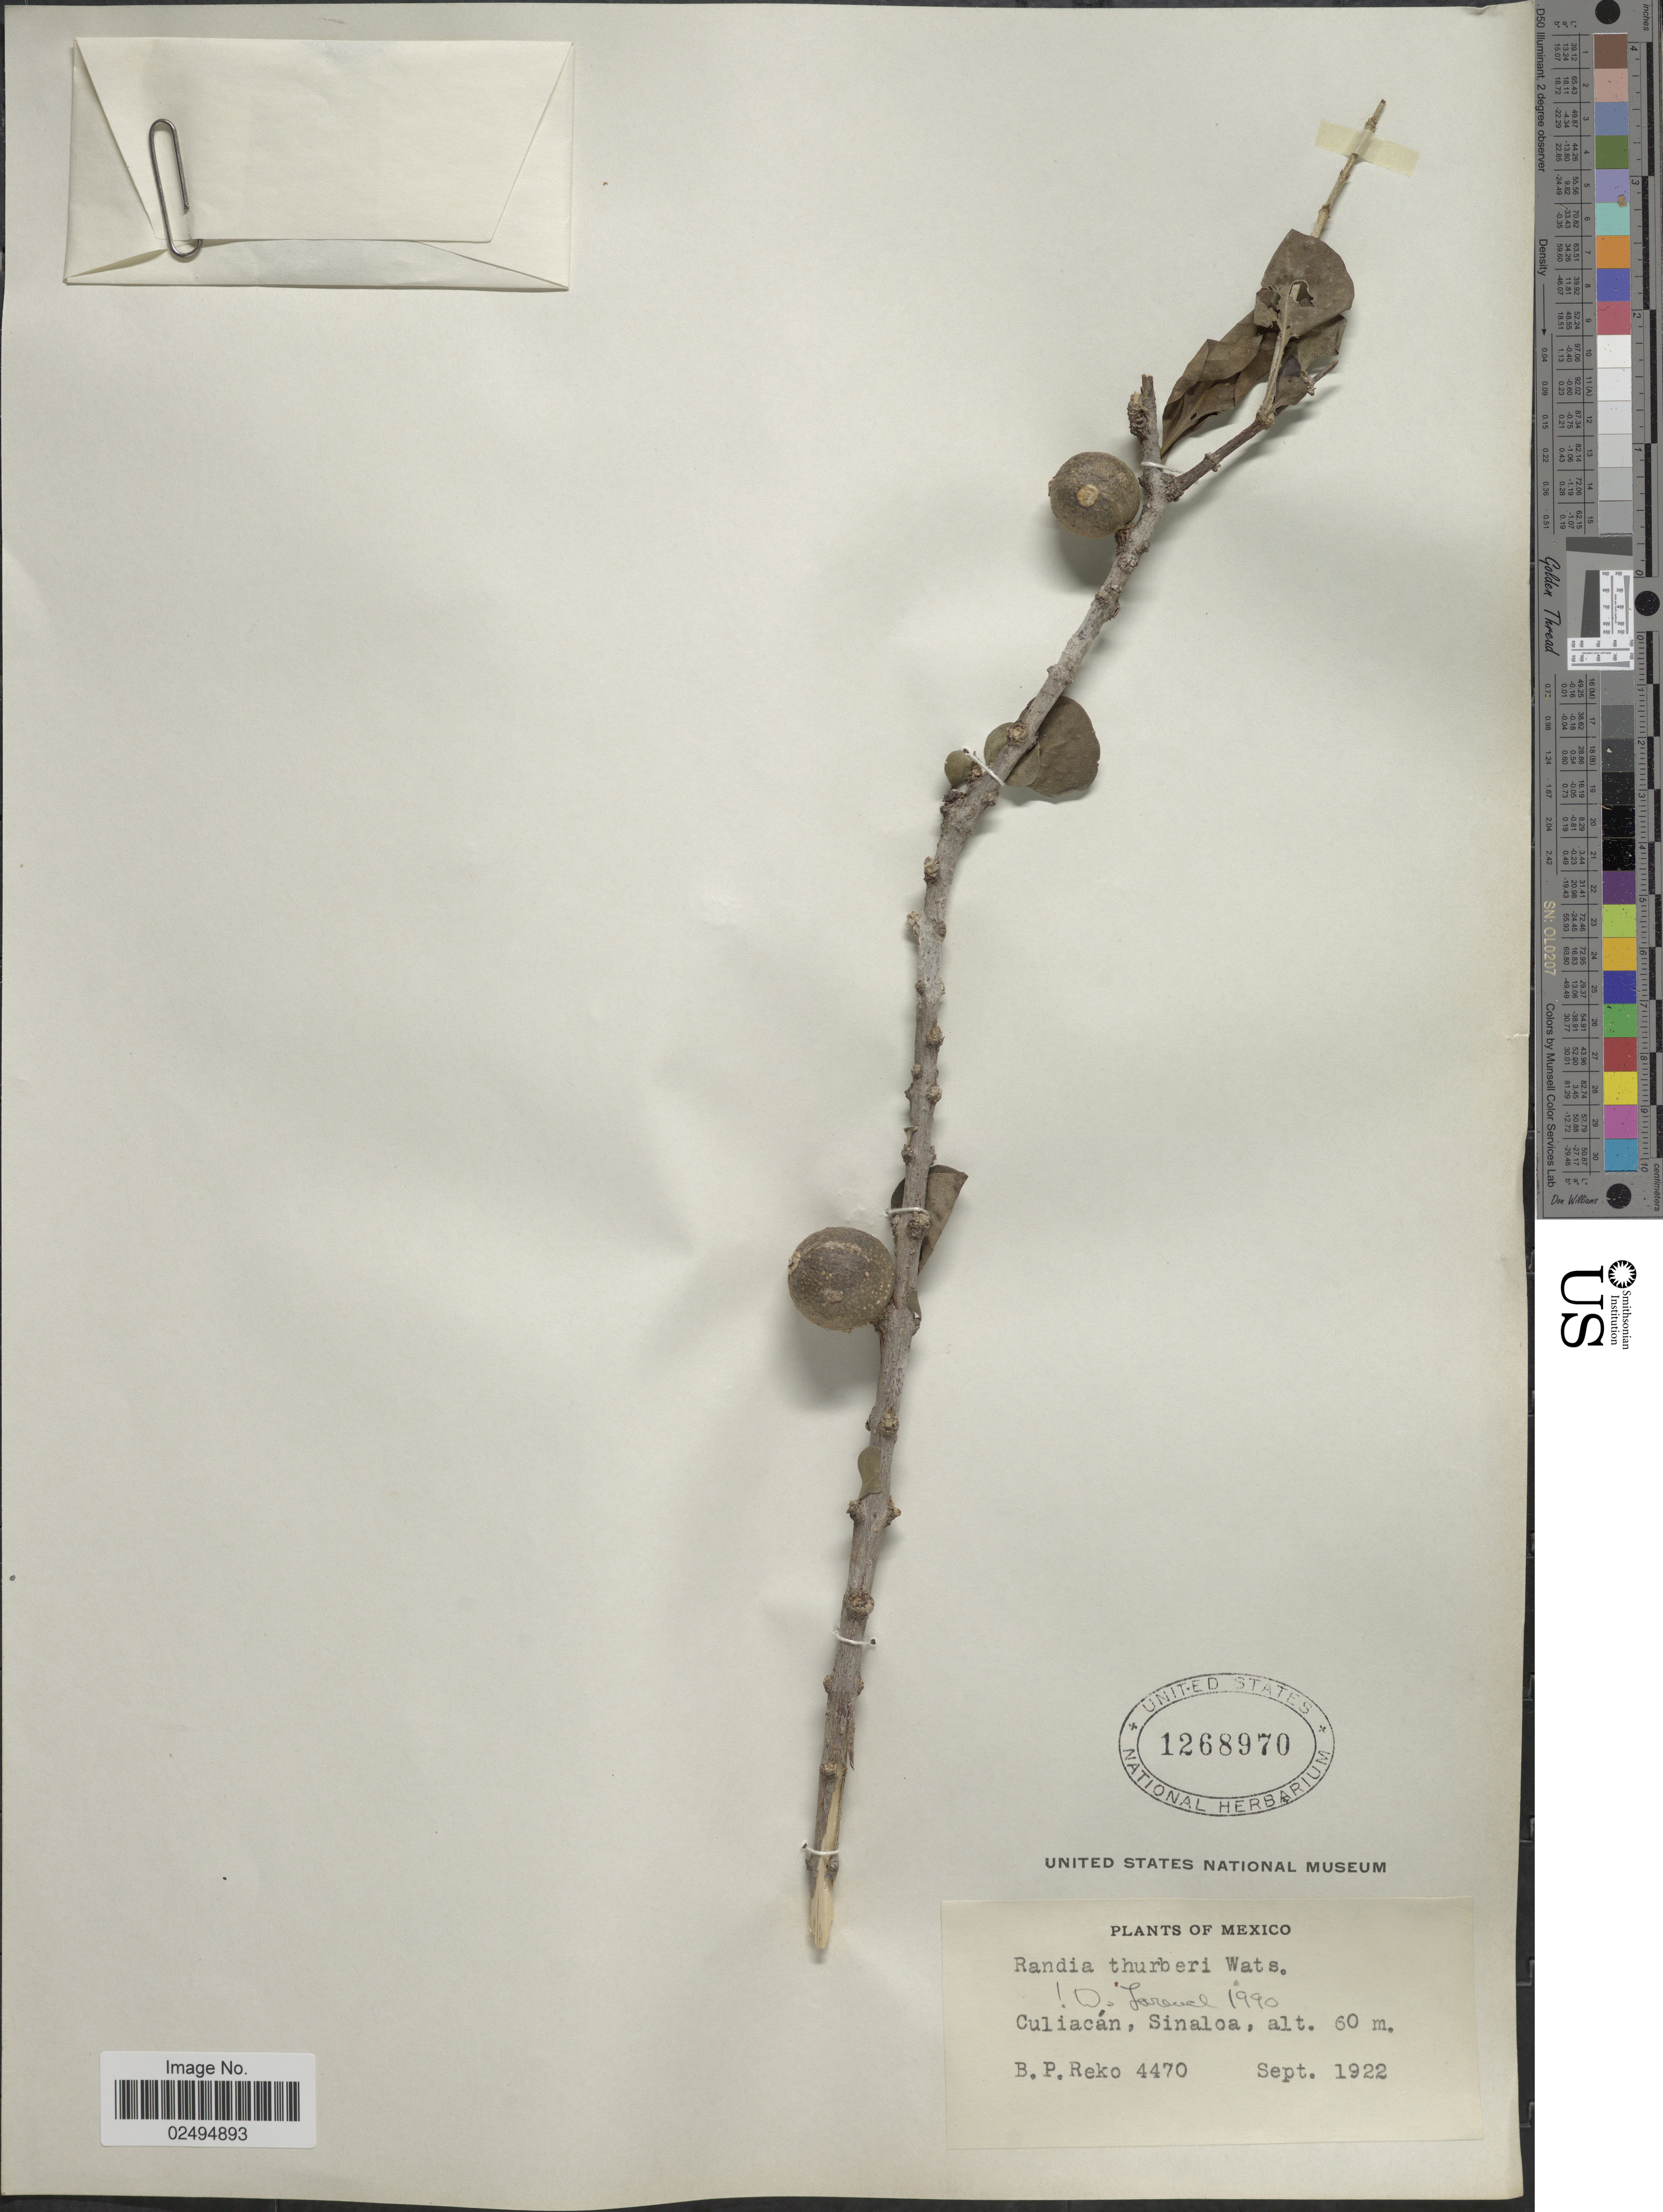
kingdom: Plantae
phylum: Tracheophyta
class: Magnoliopsida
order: Gentianales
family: Rubiaceae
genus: Randia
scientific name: Randia thurberi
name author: S. Watson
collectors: B. P. Reko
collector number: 4470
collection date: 1922-09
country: Mexico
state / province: Sinaloa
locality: Culiacan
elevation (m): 60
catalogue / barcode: US 1268970